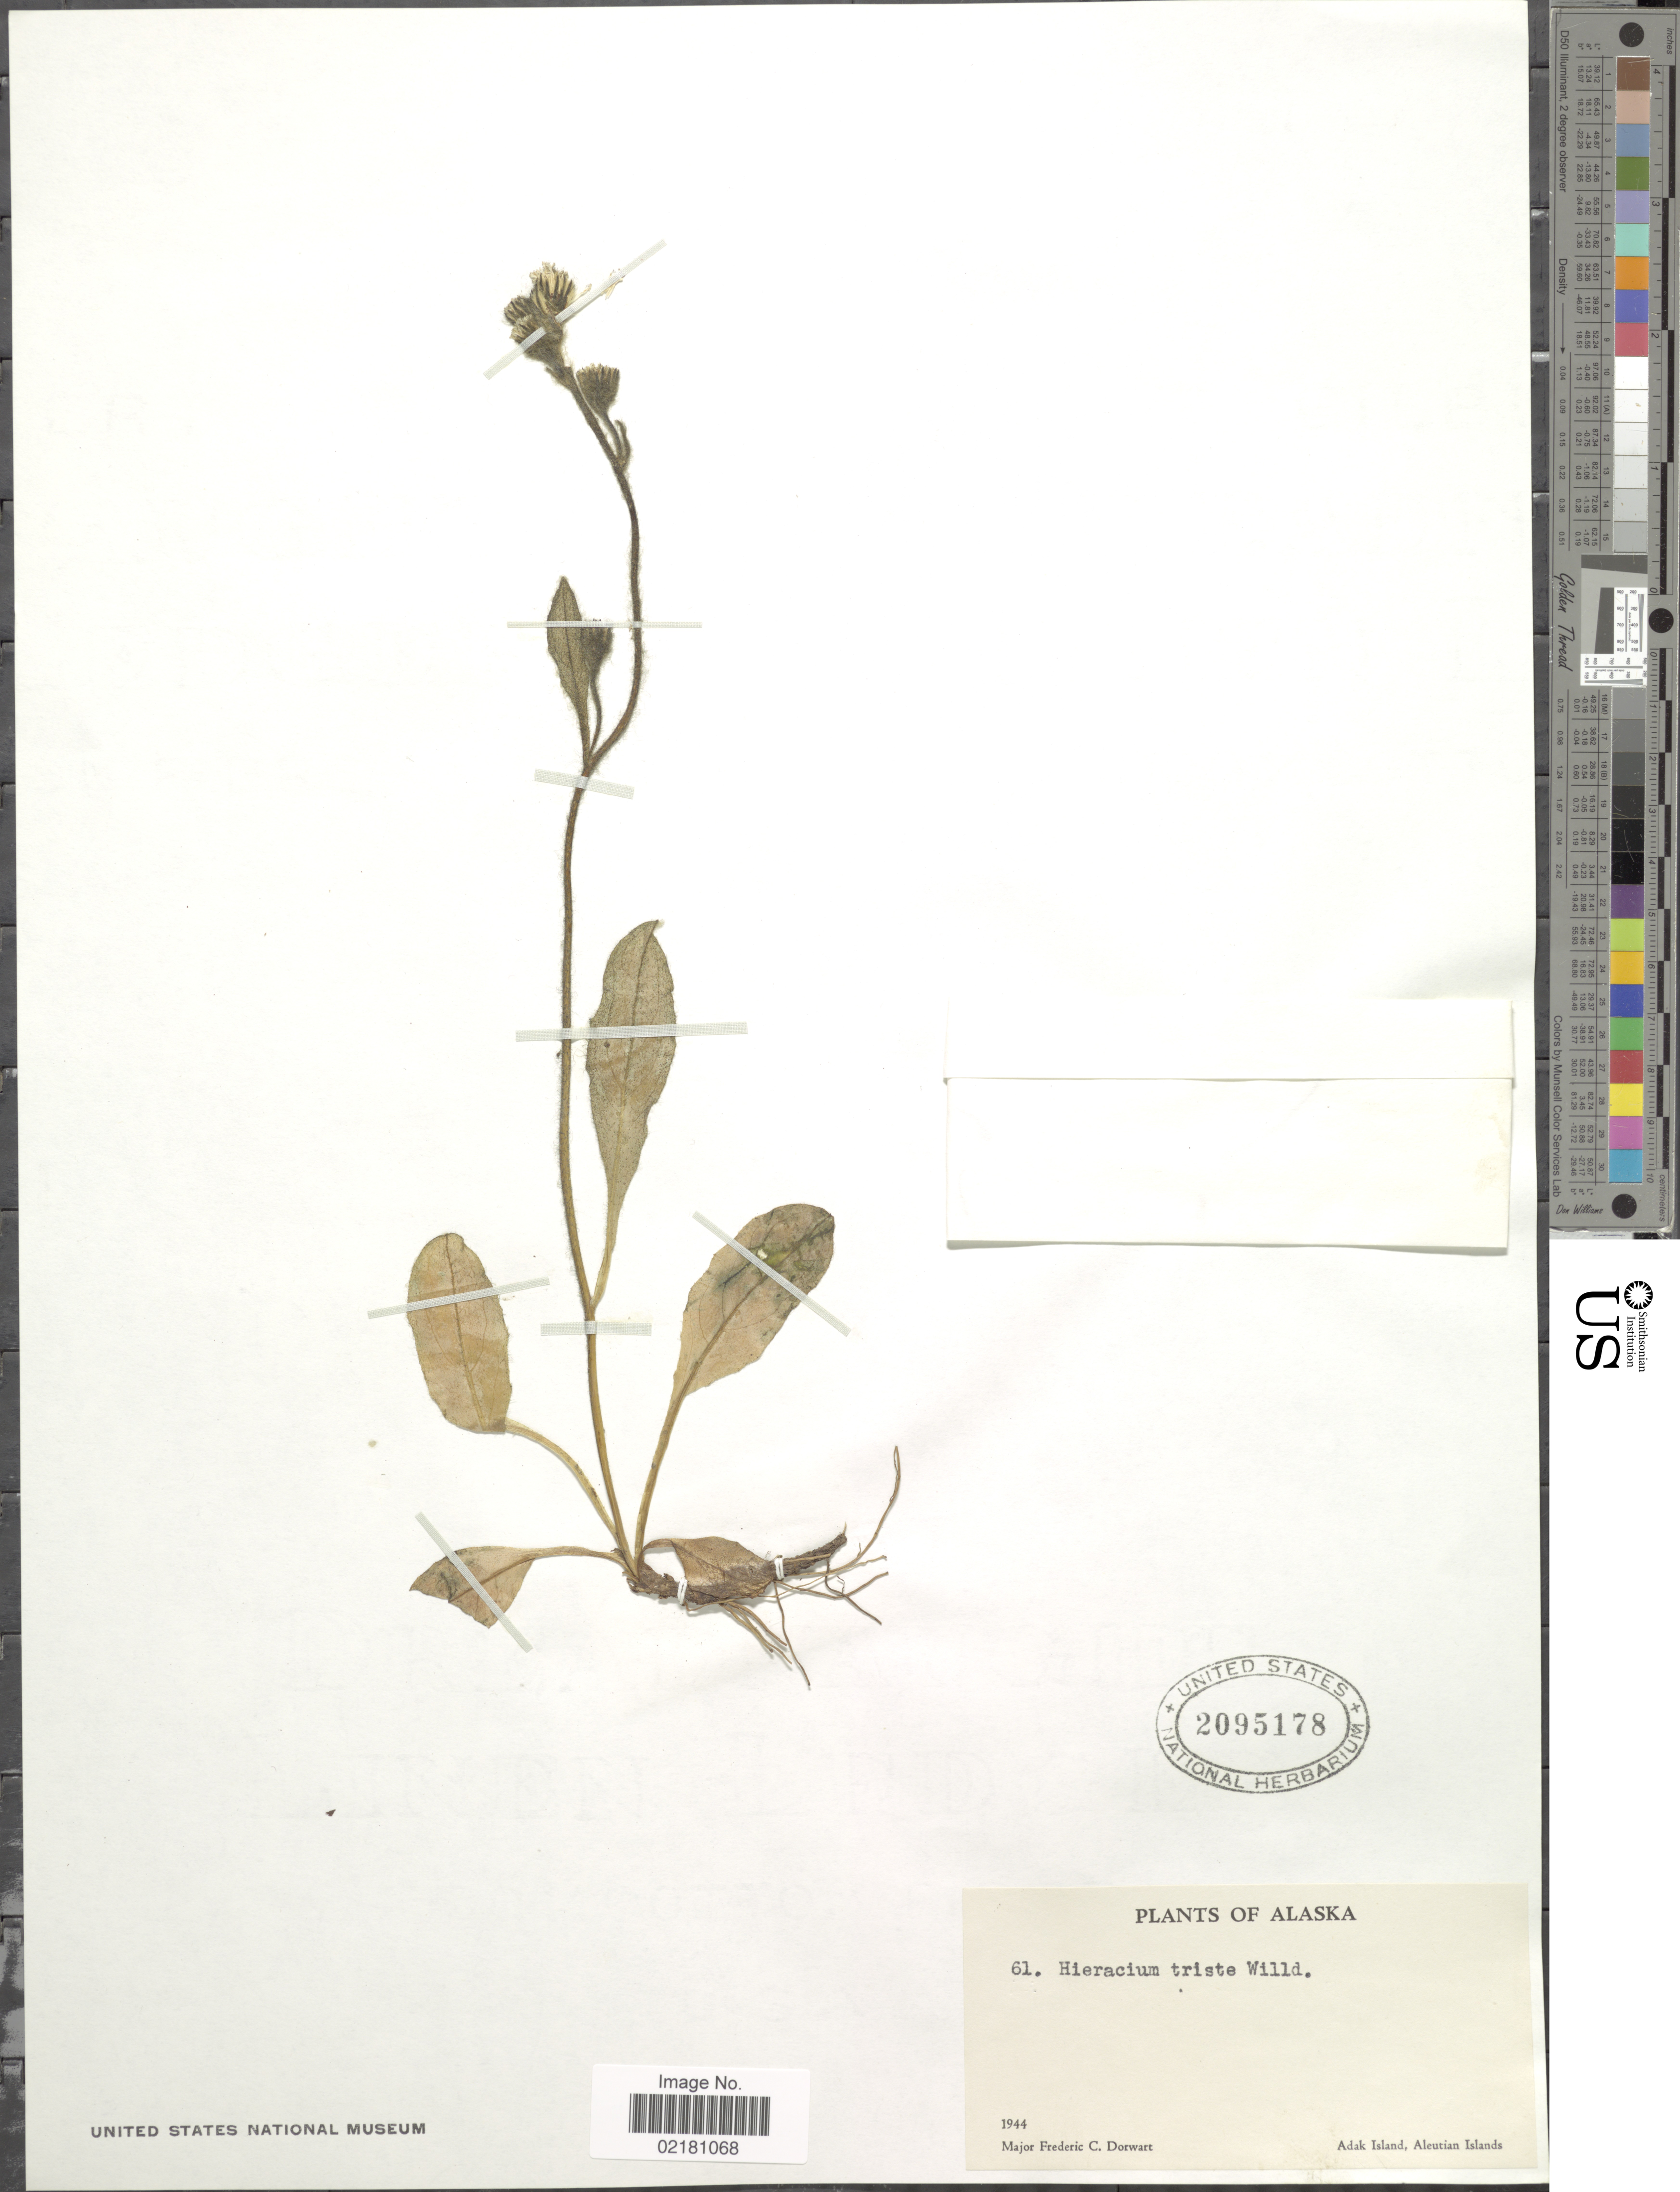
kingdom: Plantae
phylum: Tracheophyta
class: Magnoliopsida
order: Asterales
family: Asteraceae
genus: Hieracium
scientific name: Hieracium triste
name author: Willd. ex Spreng.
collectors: F. Dorwart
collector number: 61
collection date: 1944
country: United States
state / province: Alaska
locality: Adak Island, Aleutian Islands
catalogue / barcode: US 2095178